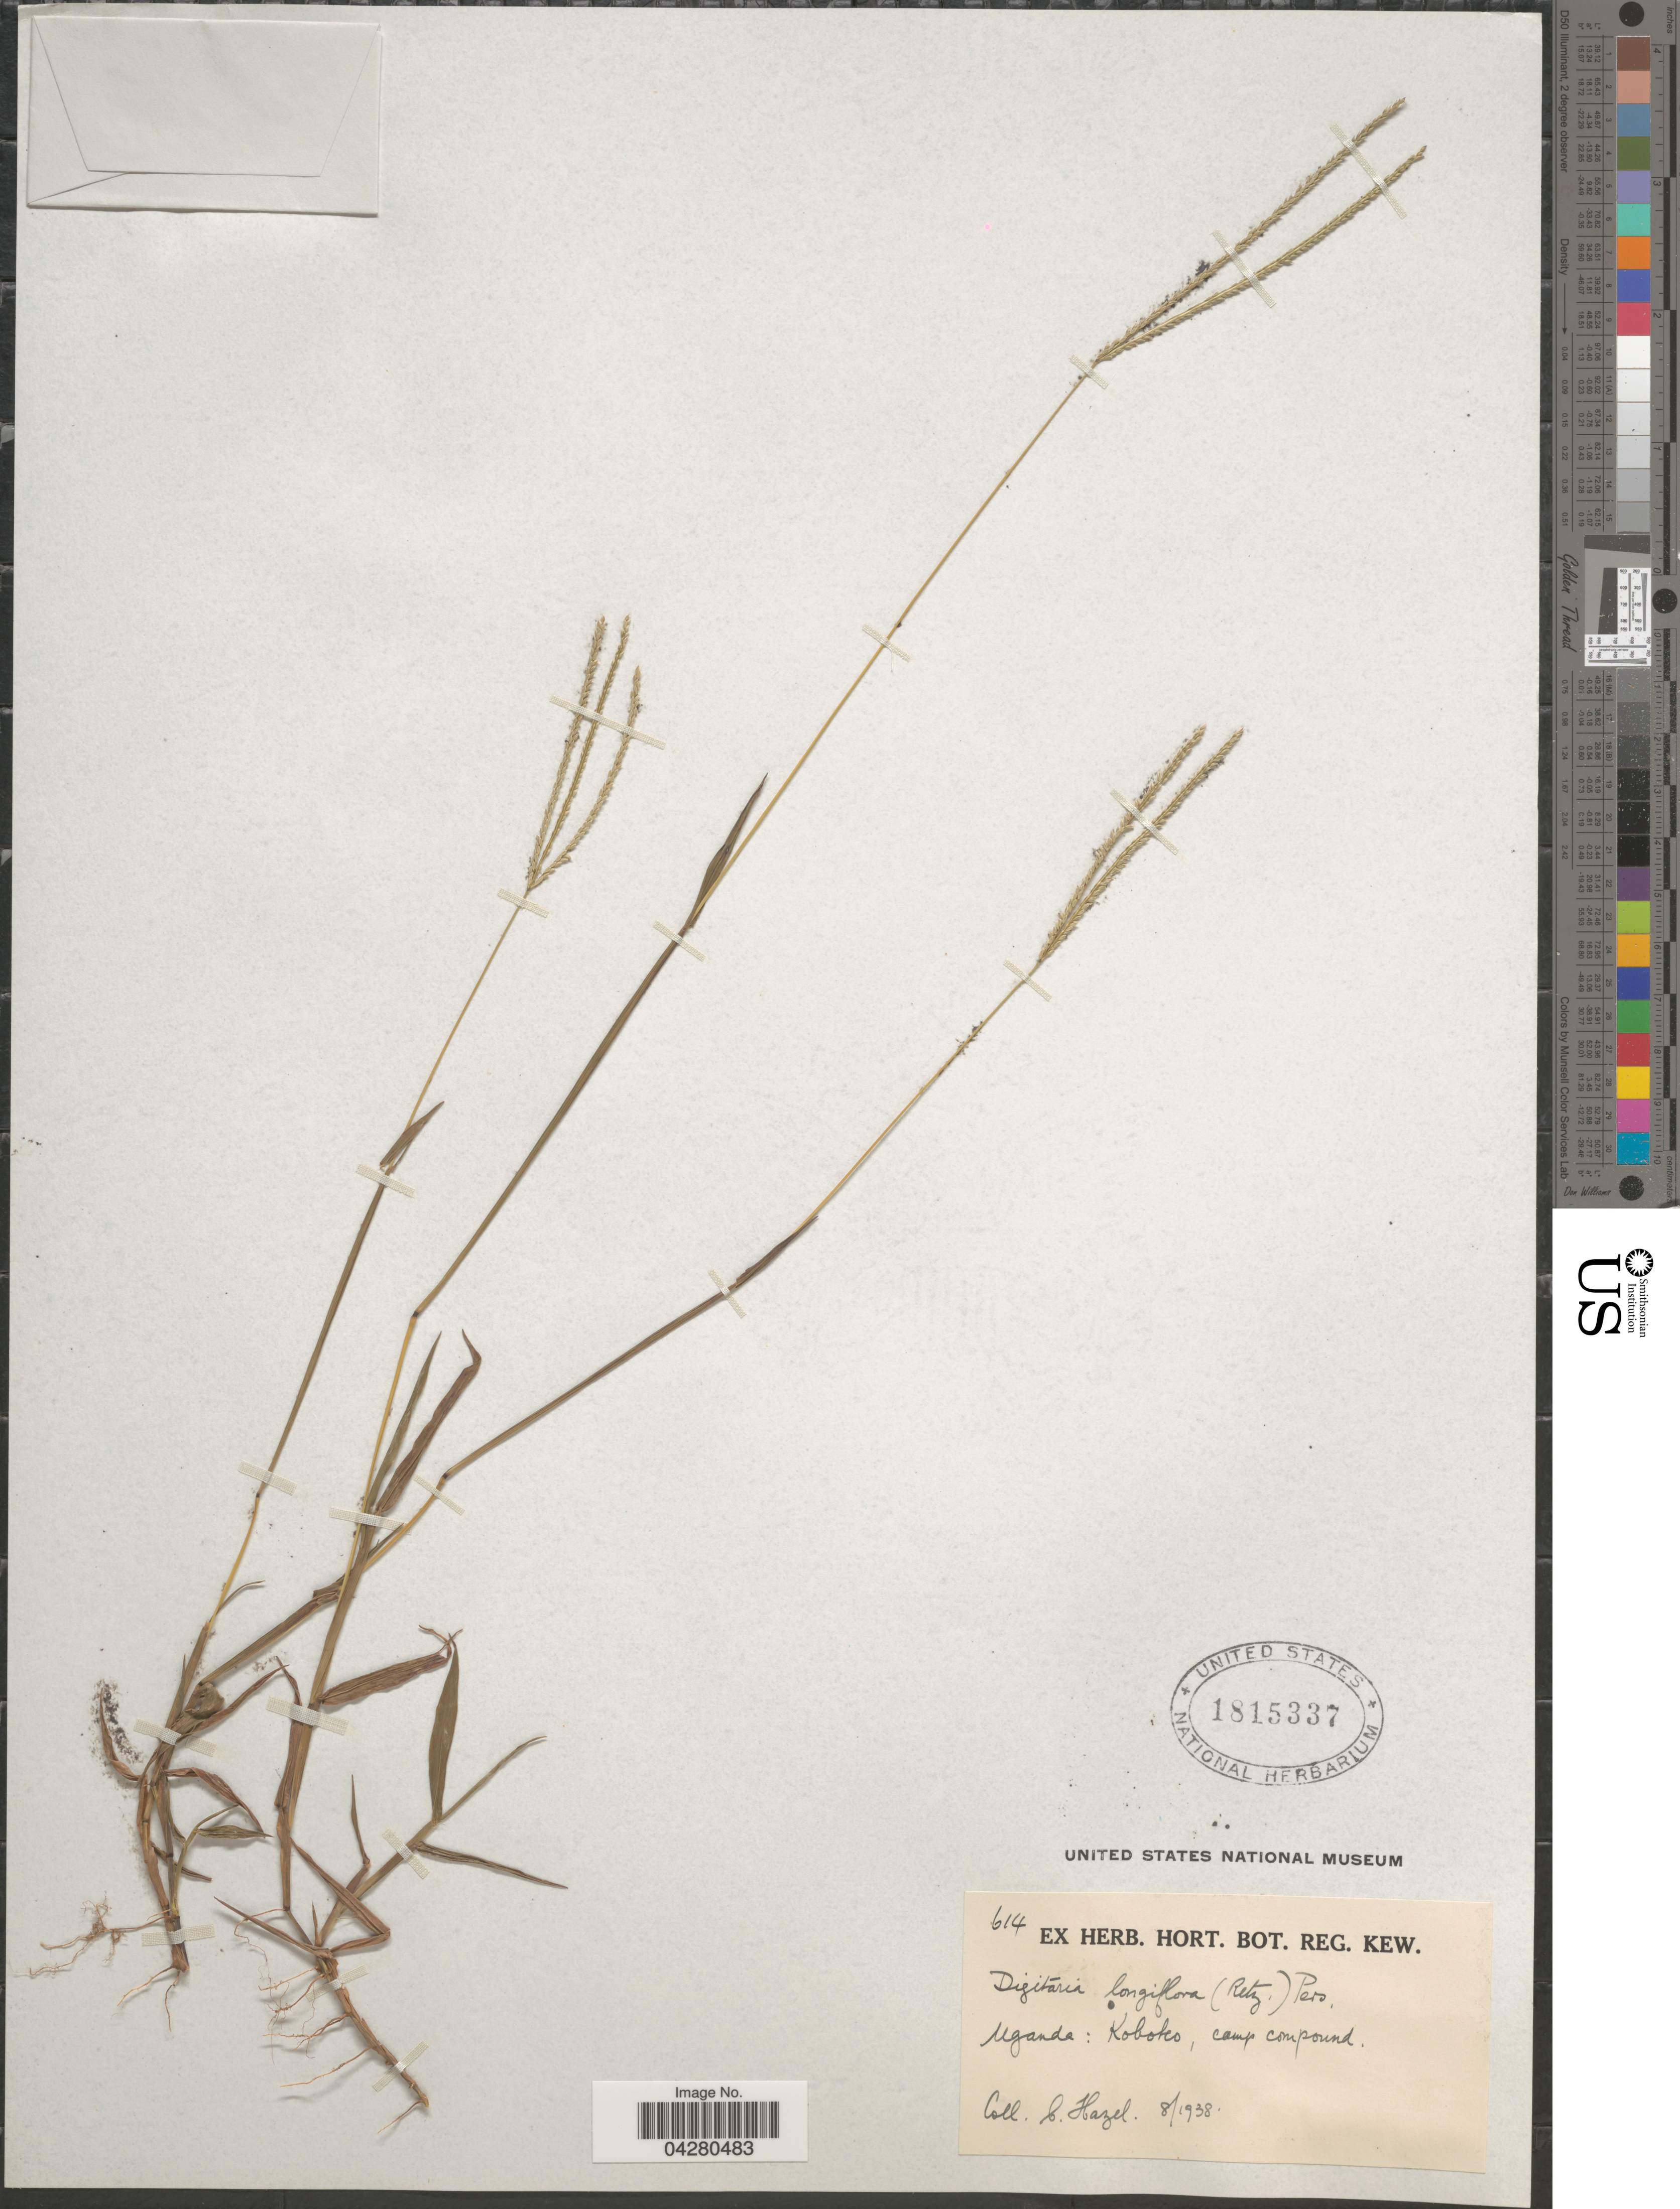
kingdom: Plantae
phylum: Tracheophyta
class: Liliopsida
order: Poales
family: Poaceae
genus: Digitaria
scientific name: Digitaria longiflora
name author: (Retz.) Pers.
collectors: C. Hazel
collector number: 614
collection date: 1938-08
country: Uganda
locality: Koboko, camp compound.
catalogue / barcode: US 1815337